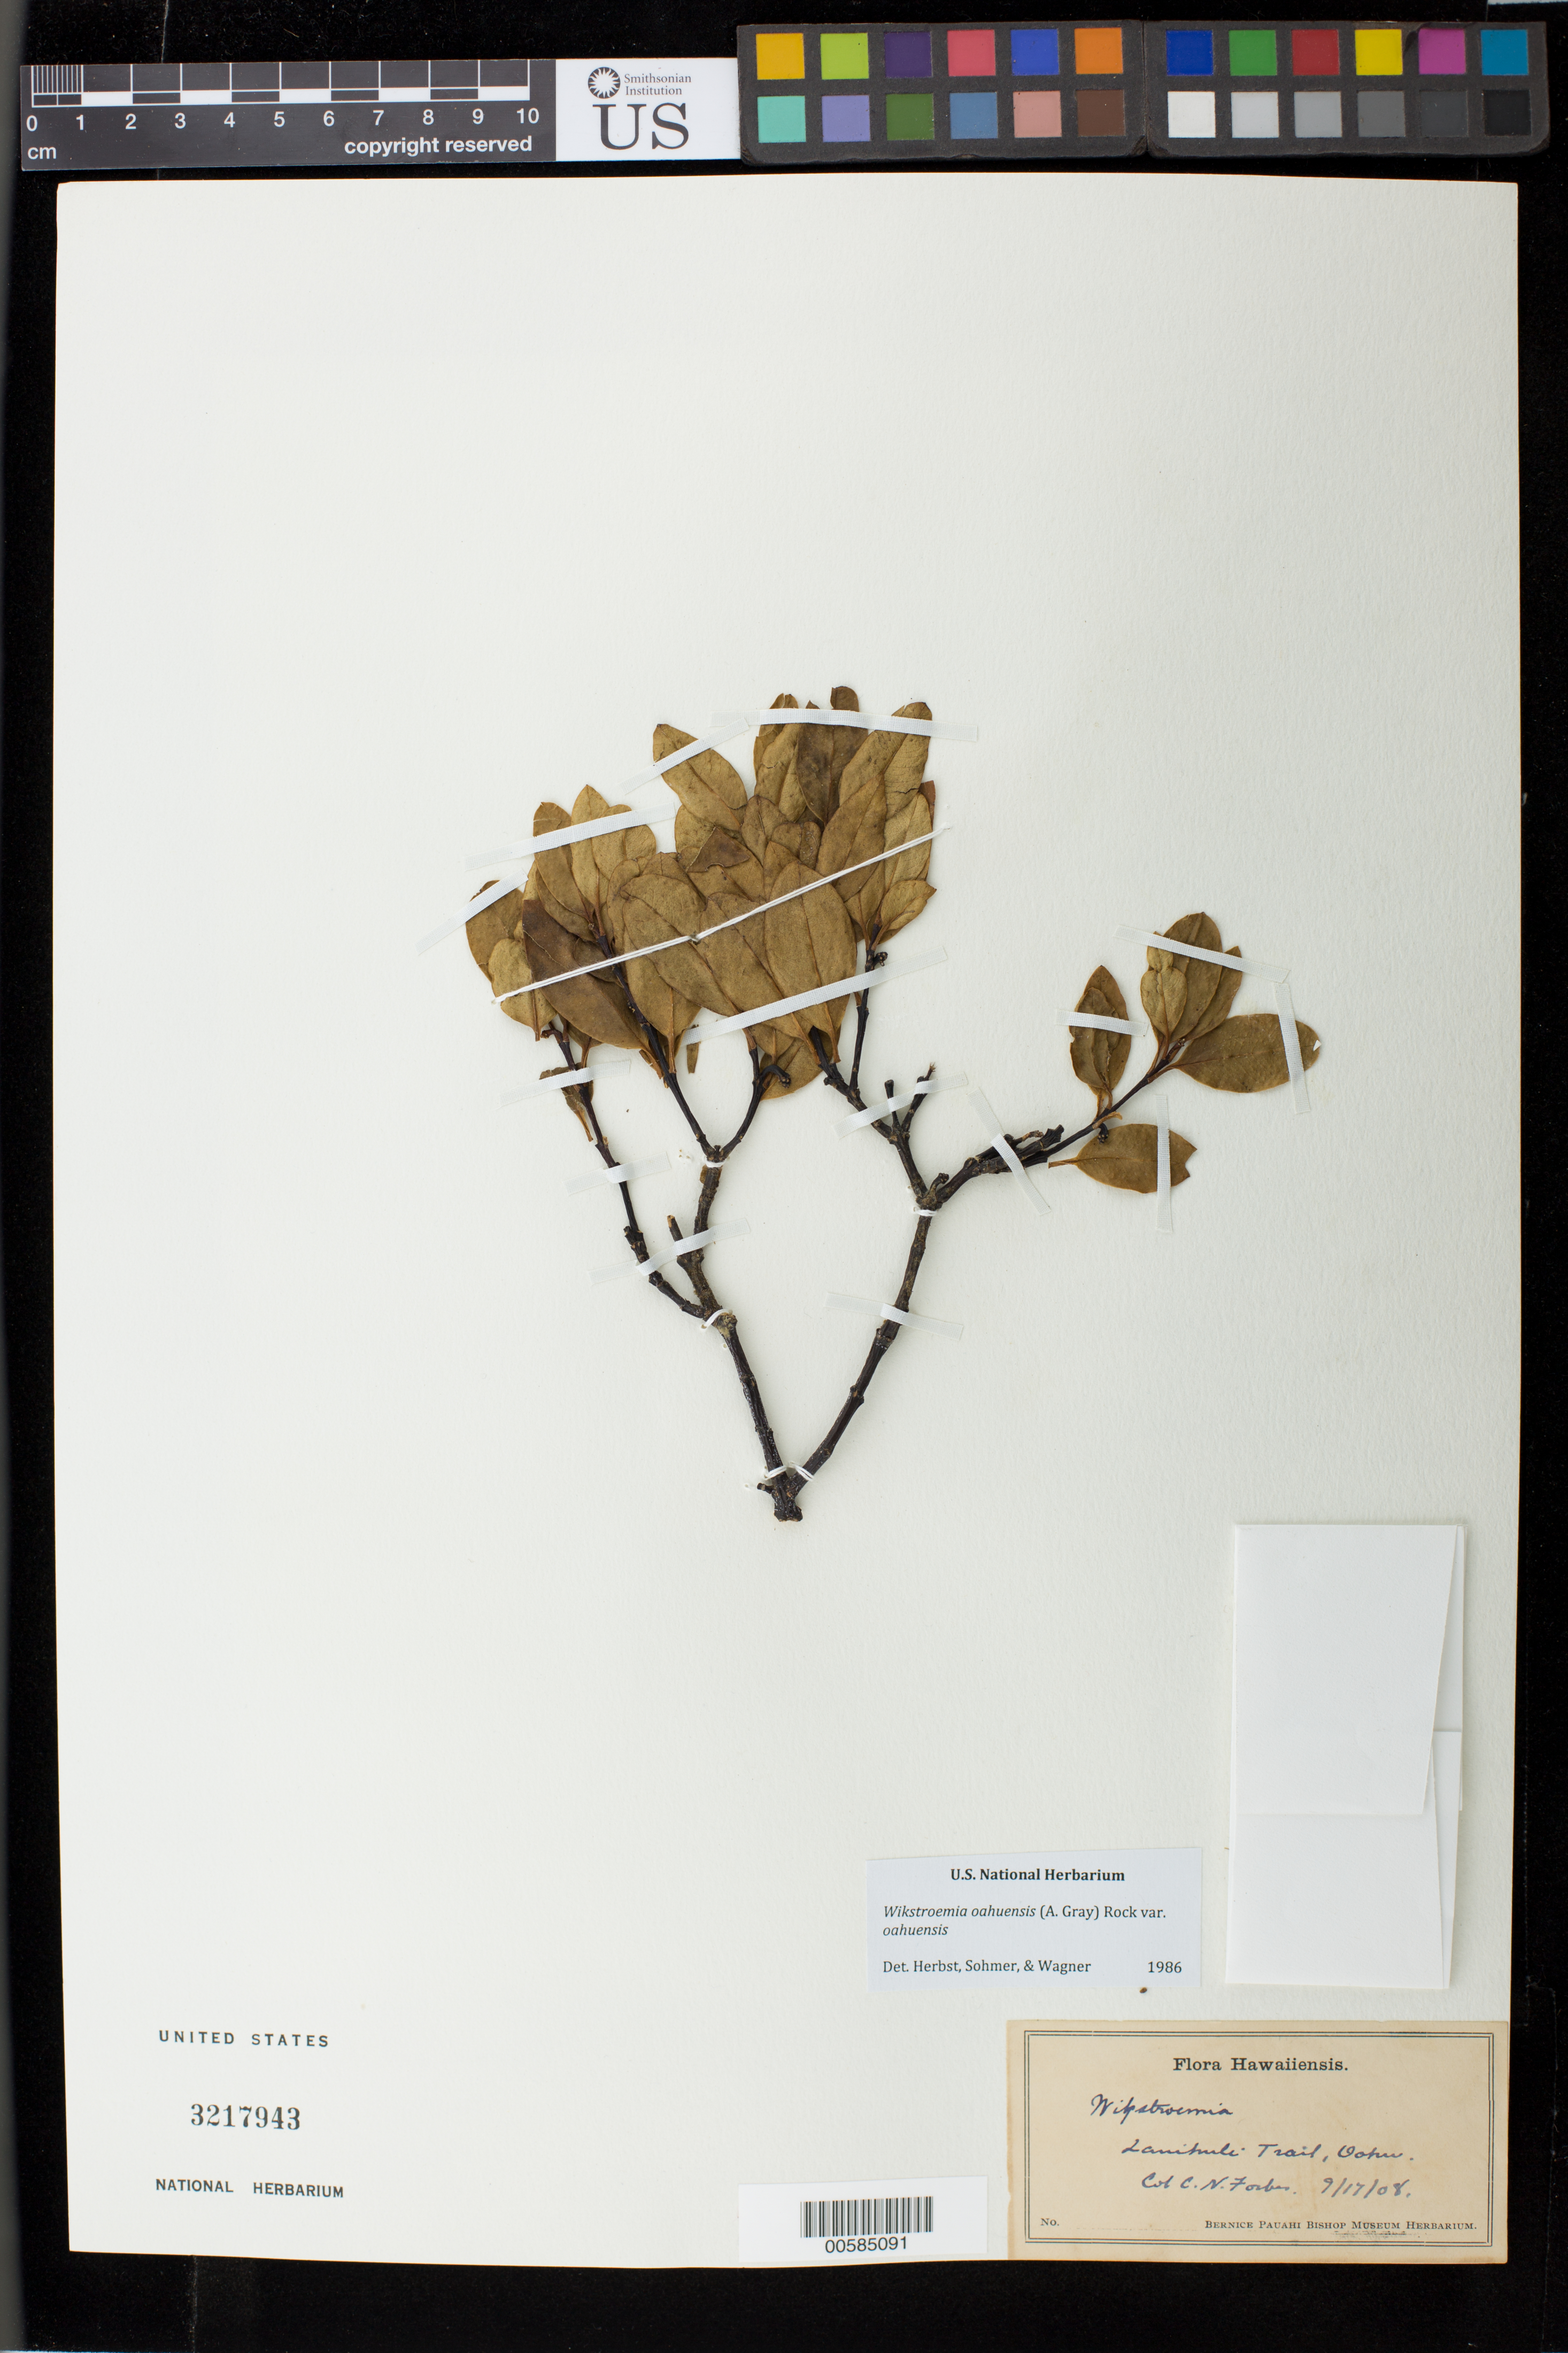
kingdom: Plantae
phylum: Tracheophyta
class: Magnoliopsida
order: Malvales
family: Thymelaeaceae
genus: Wikstroemia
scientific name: Wikstroemia oahuensis var. oahuensis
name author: (A. Gray) Rock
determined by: Herbst, D. R.; Sohmer, S. H.; Wagner, W. L.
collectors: C. N. Forbes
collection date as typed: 17 Sep 1908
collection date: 1908-09-17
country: United States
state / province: Hawaii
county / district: Honolulu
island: Oahu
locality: Lanihuli Trail.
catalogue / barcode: US 3217943